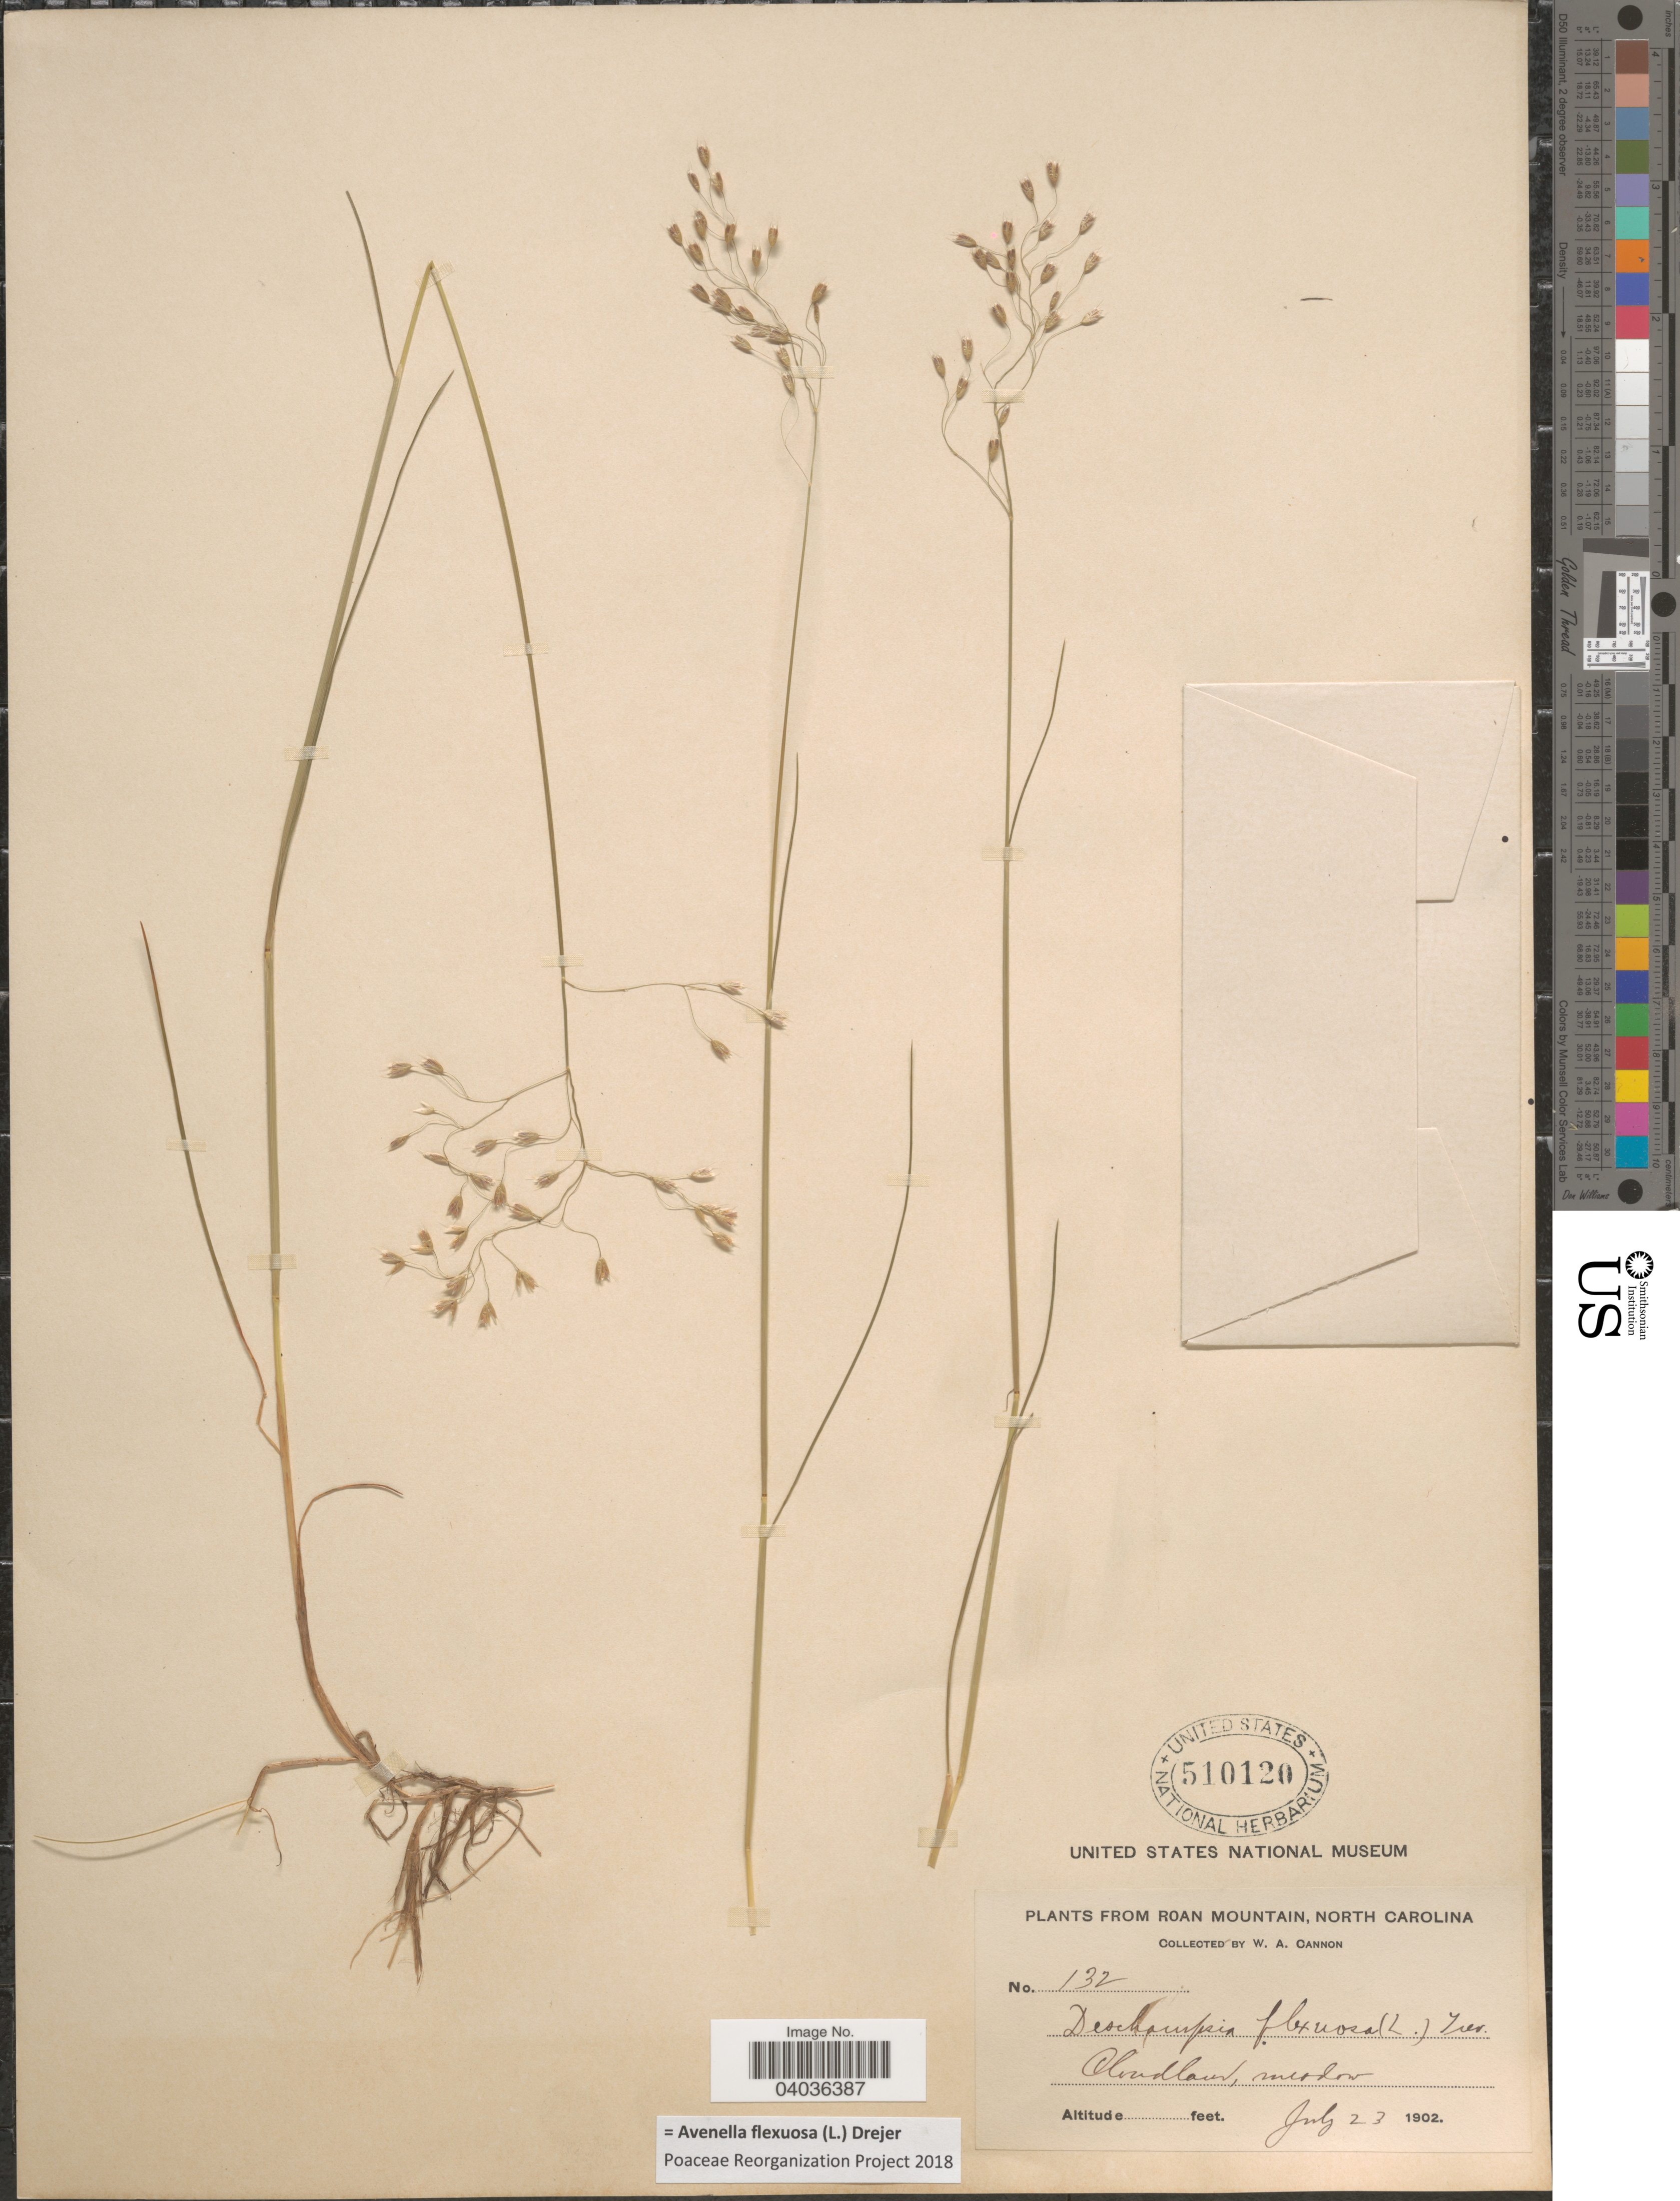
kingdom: Plantae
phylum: Tracheophyta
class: Liliopsida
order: Poales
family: Poaceae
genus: Avenella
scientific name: Avenella flexuosa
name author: (L.) Drejer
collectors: W. Cannon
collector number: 132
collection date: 1902-07-23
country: United States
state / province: North Carolina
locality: Roan Mountain.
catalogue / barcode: US 510120